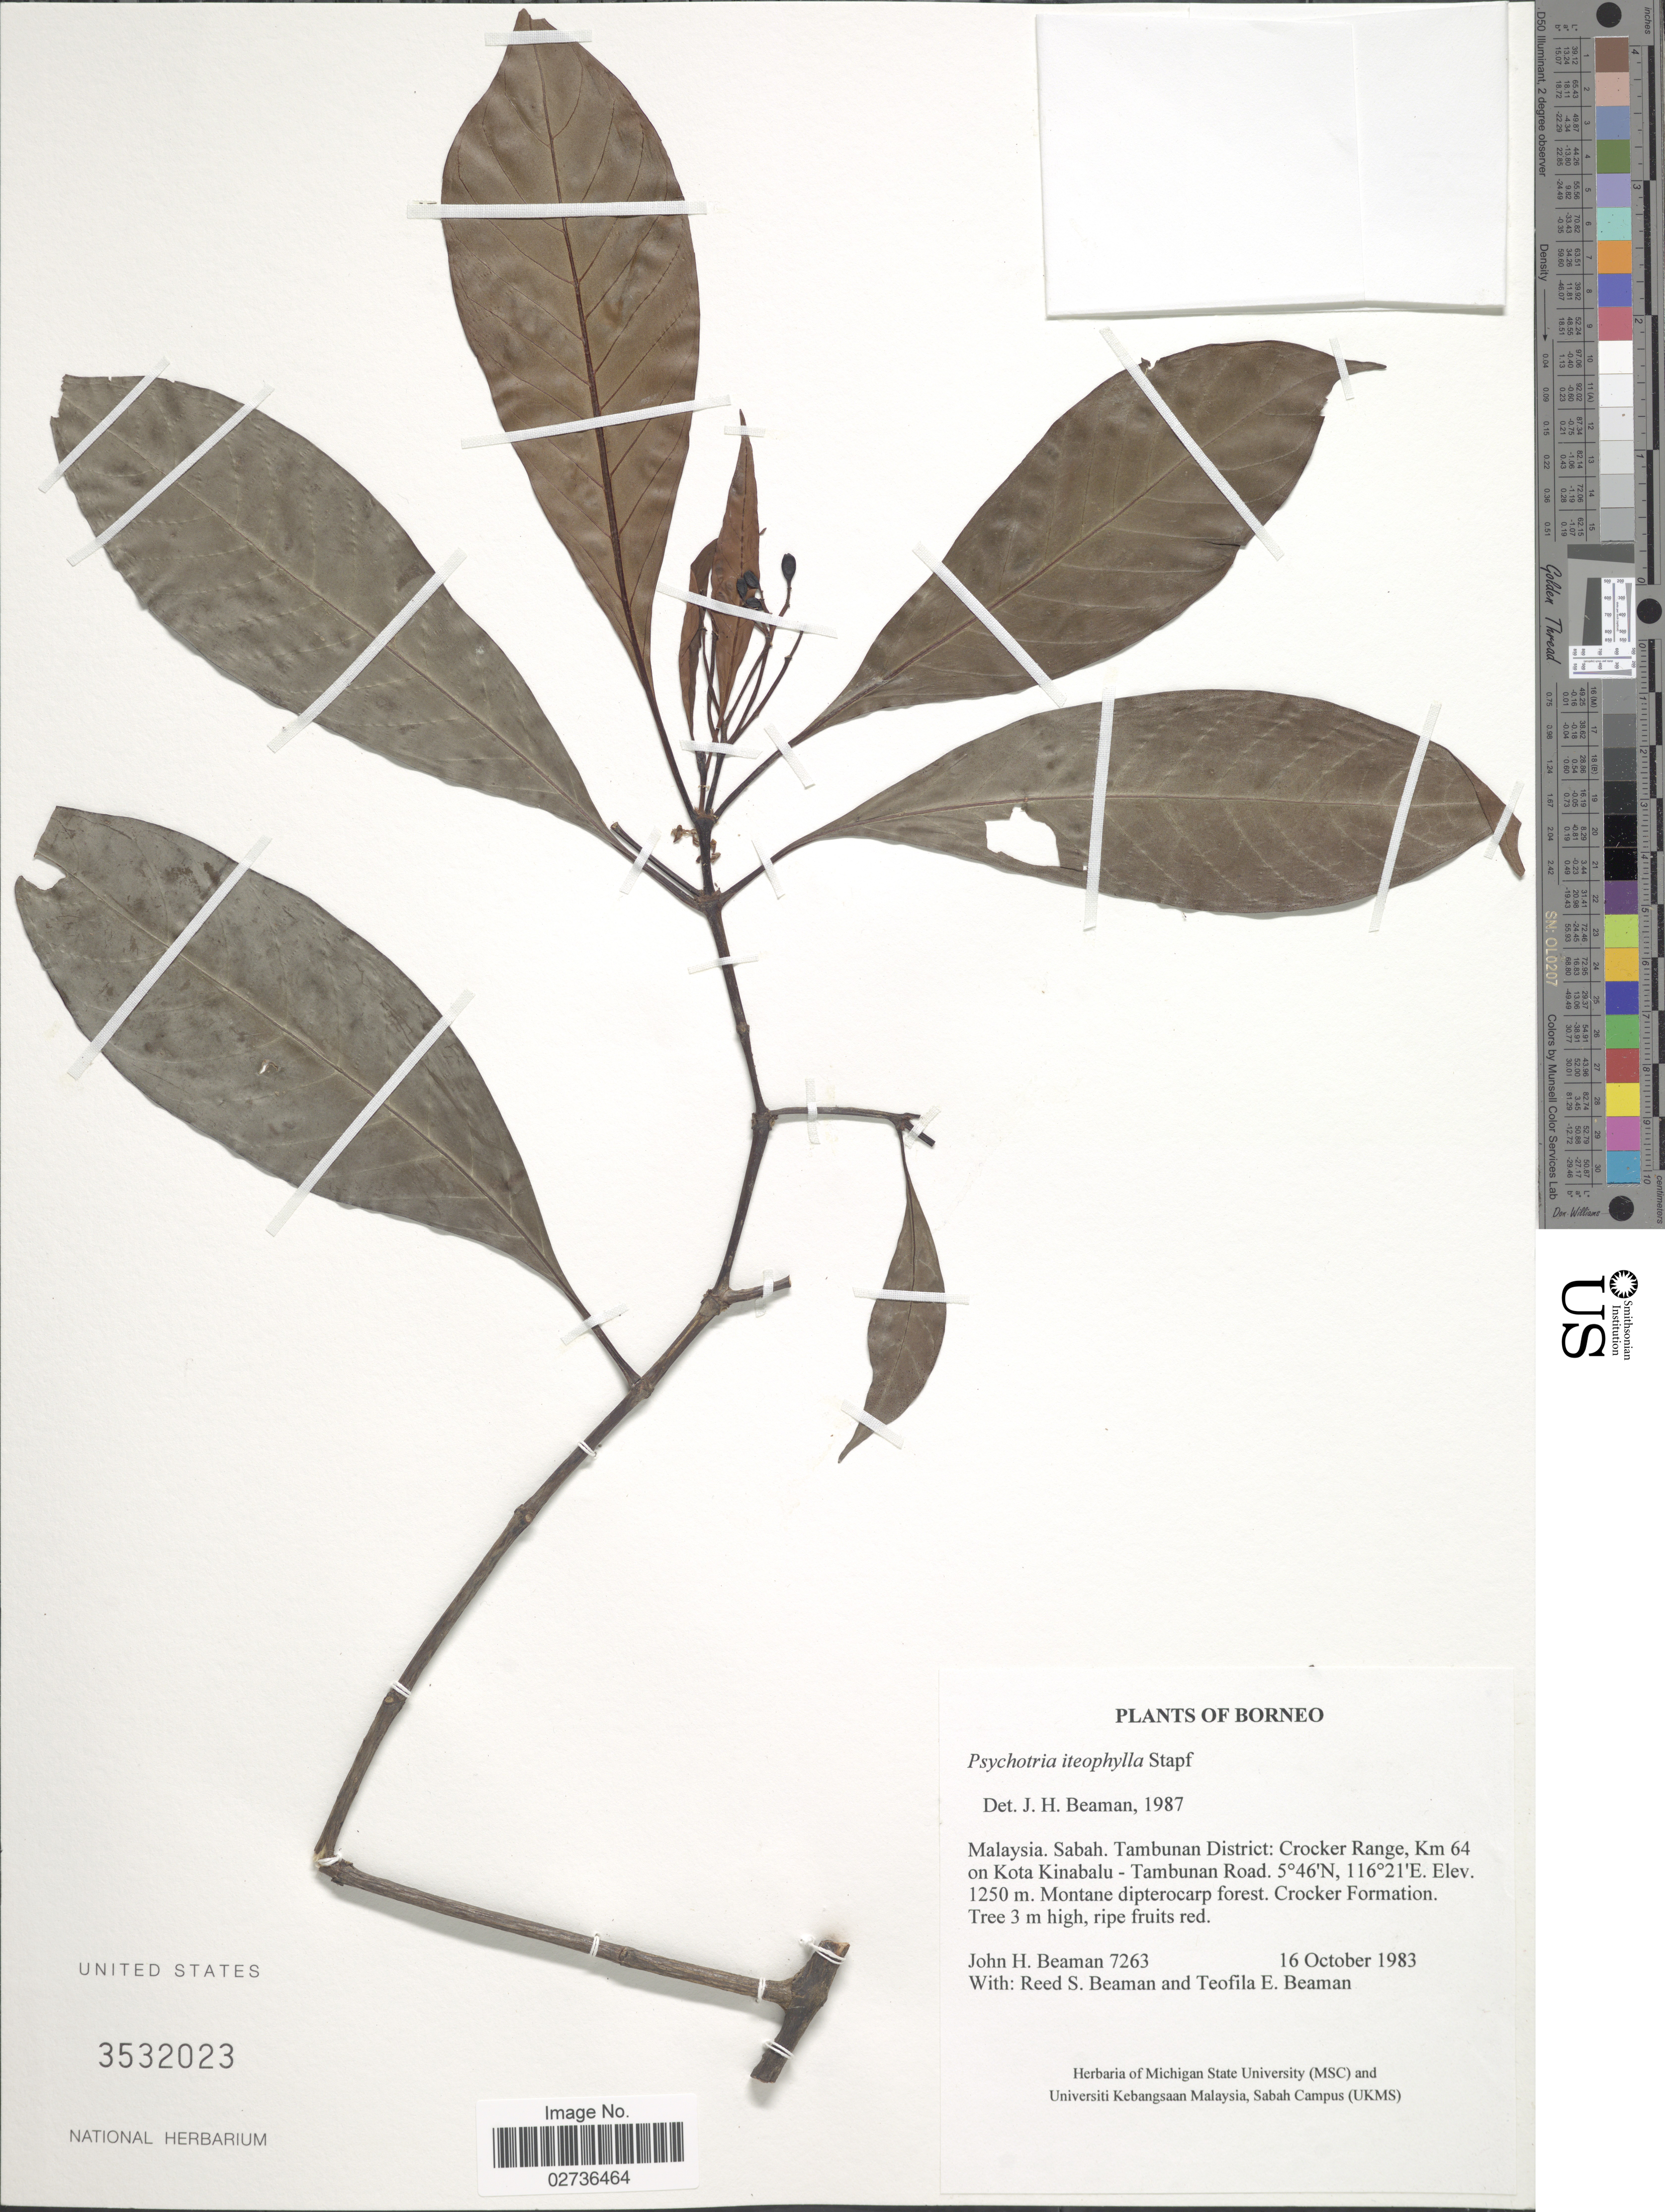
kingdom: Plantae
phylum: Tracheophyta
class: Magnoliopsida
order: Gentianales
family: Rubiaceae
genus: Psychotria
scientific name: Psychotria iteophylla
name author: Stapf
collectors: J. H. Beaman, R. S. Beaman & T. E. Beaman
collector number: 7263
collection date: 1983-10-16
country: Malaysia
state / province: Sabah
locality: Malaysia, Sabah, Tambunan District: Crocker Range, Km 64 on Kota Kinabalu - Tambunan Road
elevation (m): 1250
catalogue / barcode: US 3532023